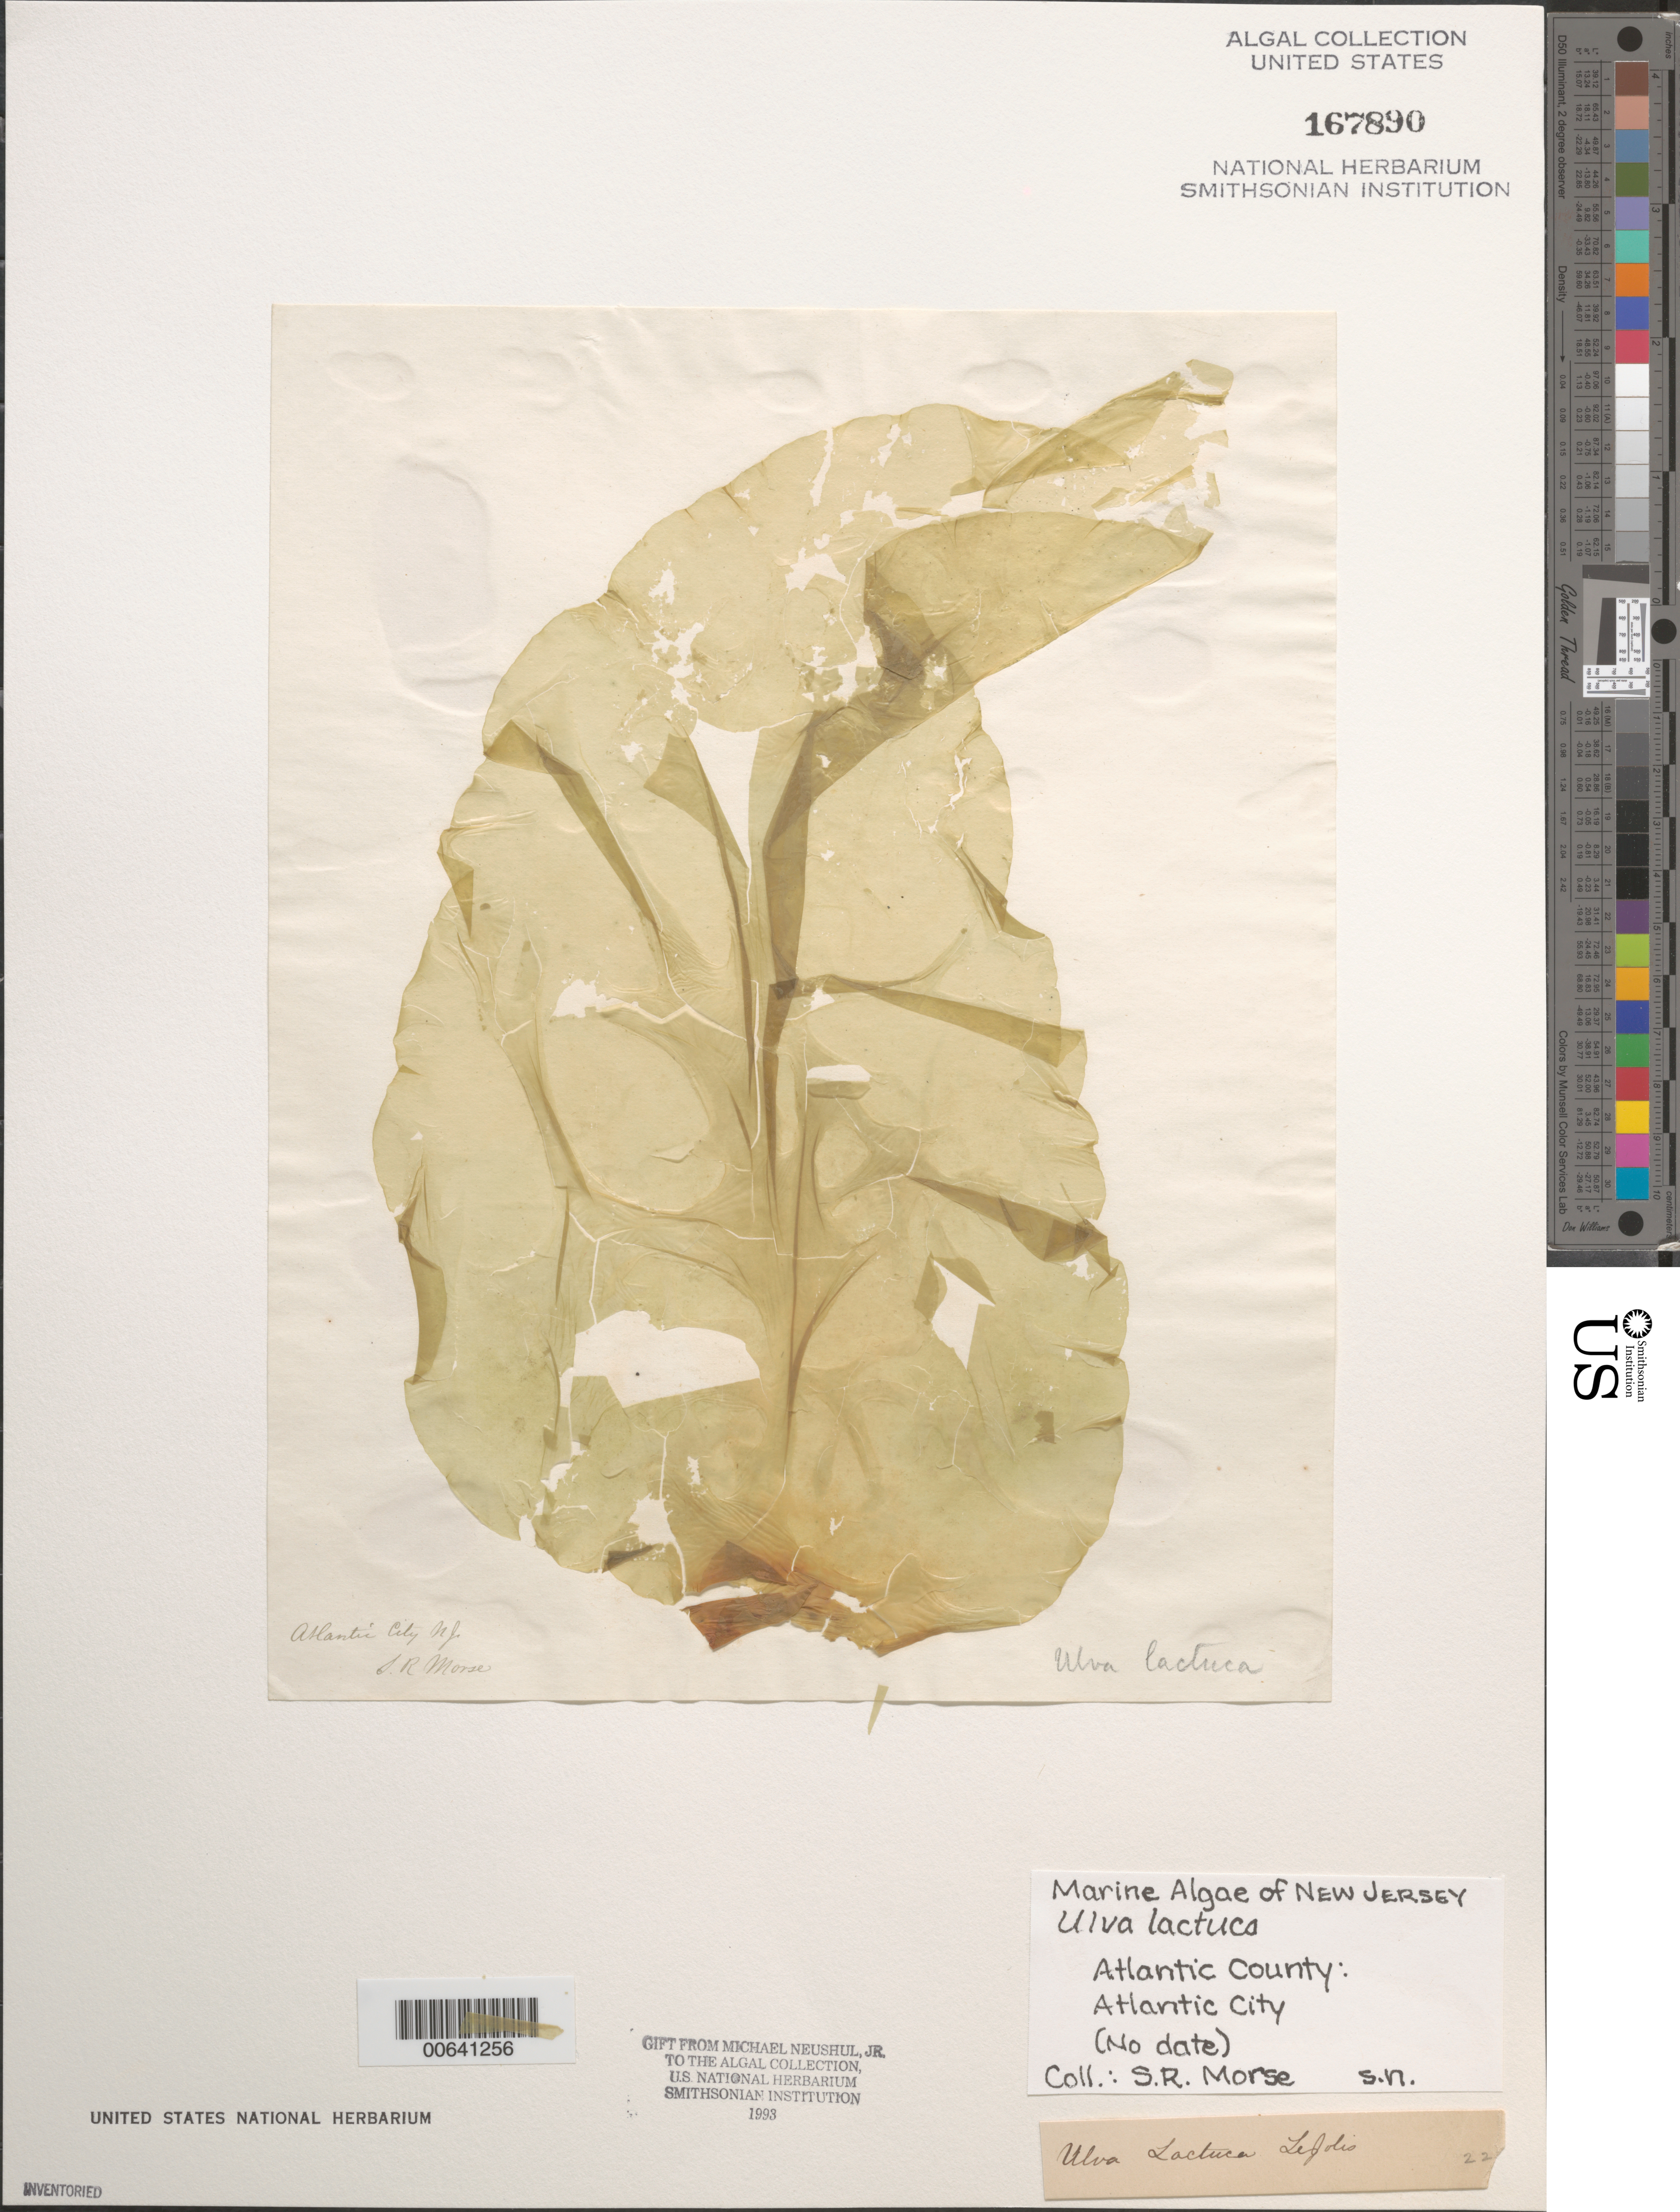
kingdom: Plantae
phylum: Chlorophyta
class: Ulvophyceae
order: Ulvales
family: Ulvaceae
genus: Ulva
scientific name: Ulva lactuca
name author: L.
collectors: S. Morse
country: United States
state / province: New Jersey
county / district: Atlantic County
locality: Atlantic City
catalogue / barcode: US 167890